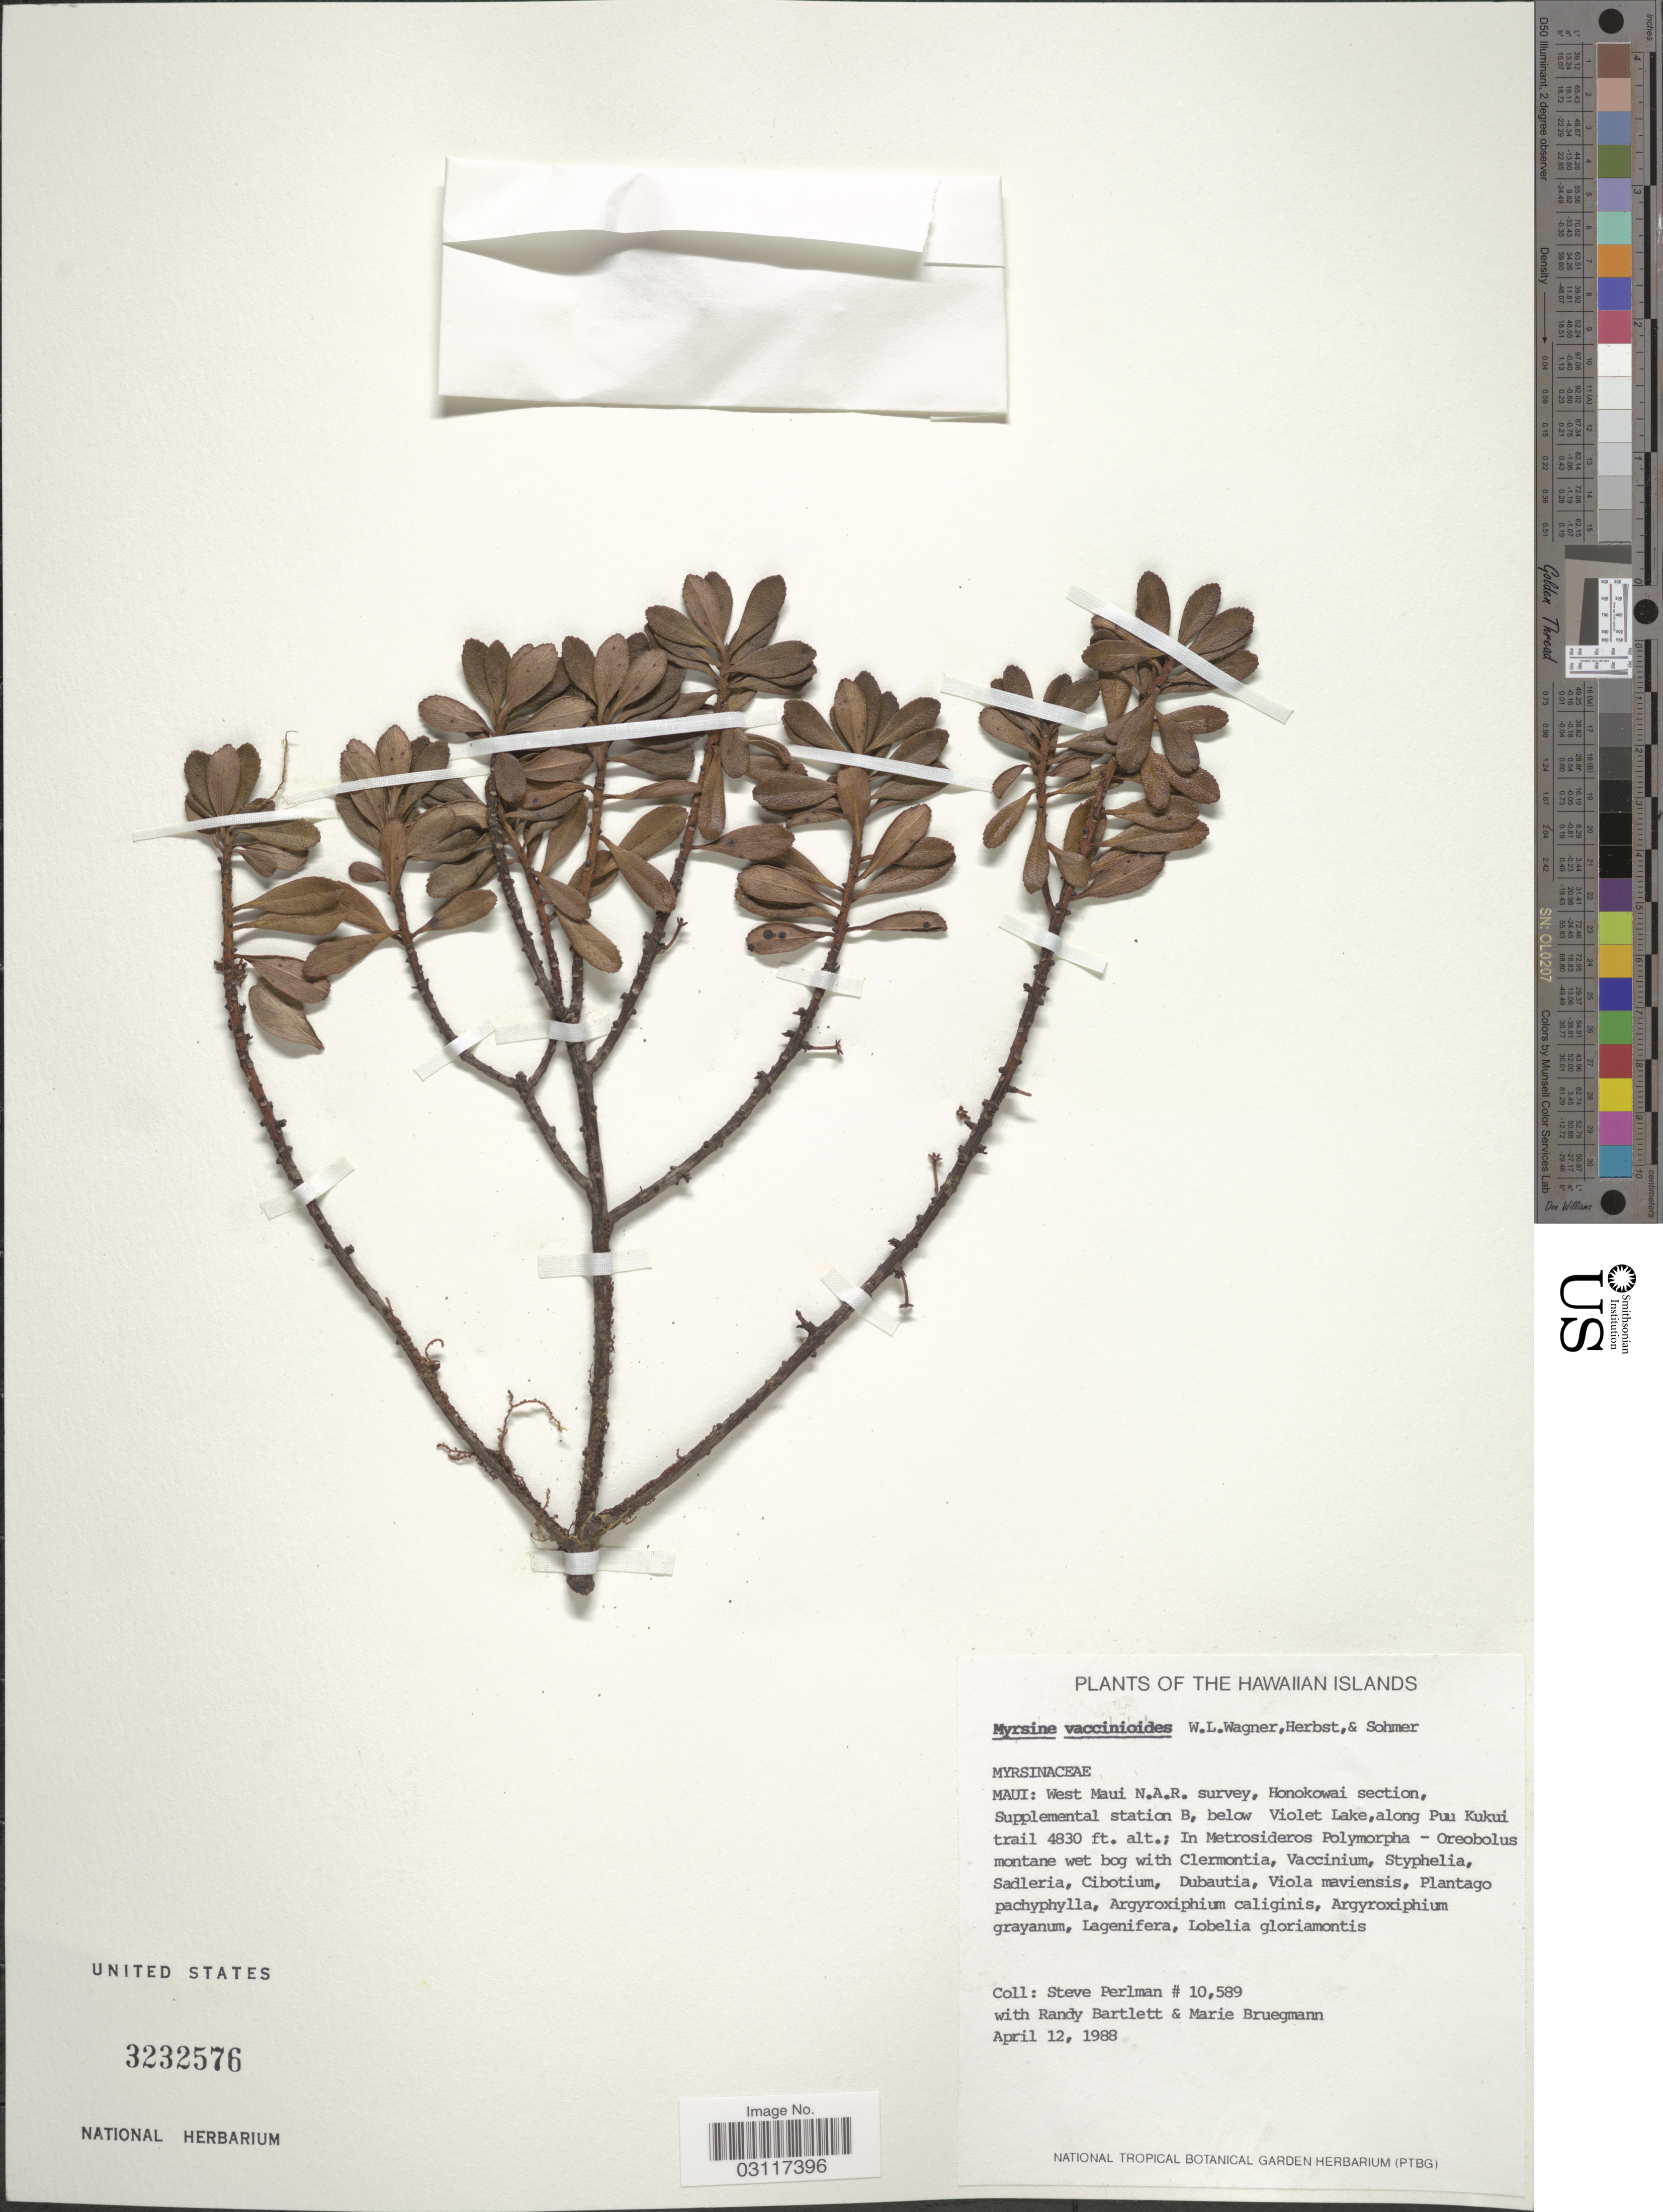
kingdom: Plantae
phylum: Tracheophyta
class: Magnoliopsida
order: Ericales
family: Primulaceae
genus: Myrsine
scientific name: Myrsine vaccinioides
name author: W.L. Wagner et al.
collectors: S. Perlman, R. Bartlett & M. Bruegmann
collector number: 10589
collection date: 1988-04-12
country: United States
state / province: Hawaii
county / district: Maui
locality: West Maui N.A.R. survey, Honokowai section, Supplement station B, below Violet Lake, along Puu Kukui trail.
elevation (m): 1472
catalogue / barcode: US 3232576